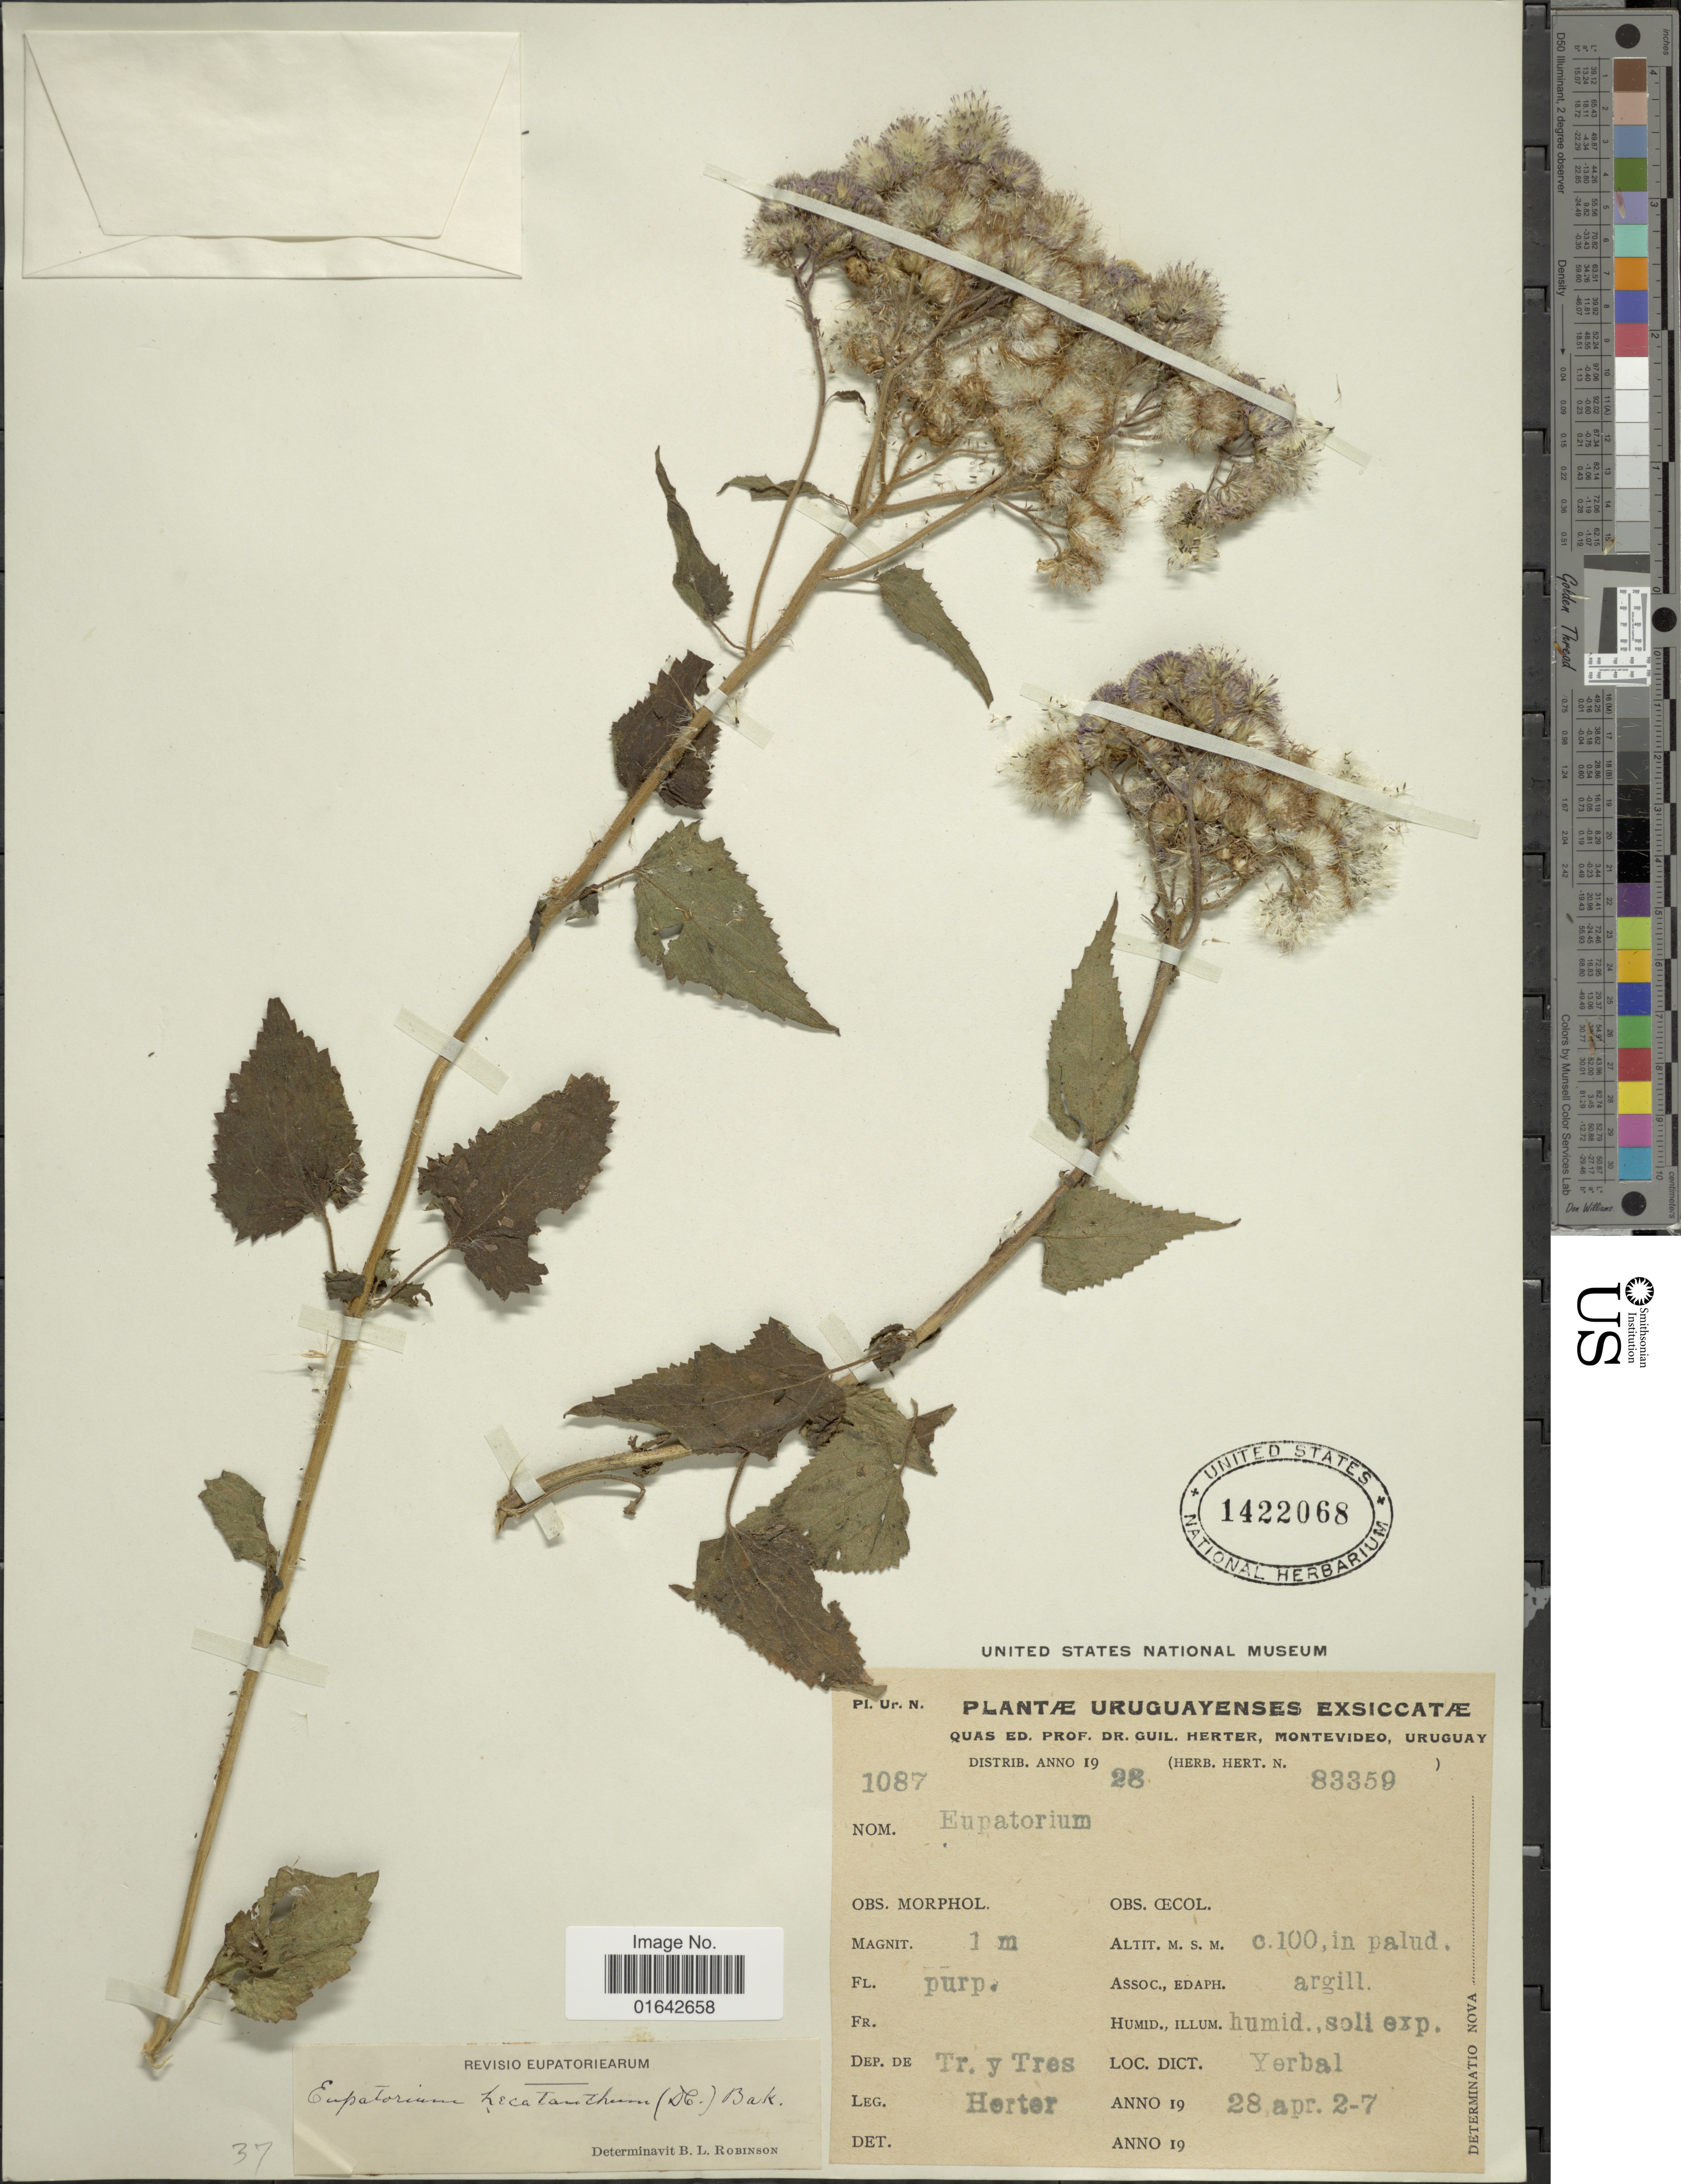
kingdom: Plantae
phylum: Tracheophyta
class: Magnoliopsida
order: Asterales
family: Asteraceae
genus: Urolepis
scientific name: Urolepis hecatantha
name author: (DC.) R.M. King & H. Rob.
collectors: W. G. Herter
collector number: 1087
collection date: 1928-04-02/1928-04-07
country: Uruguay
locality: Uruguayenses, Dep. De Tr. y Tres, Loc. Dict. Yerbal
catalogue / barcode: US 1422068